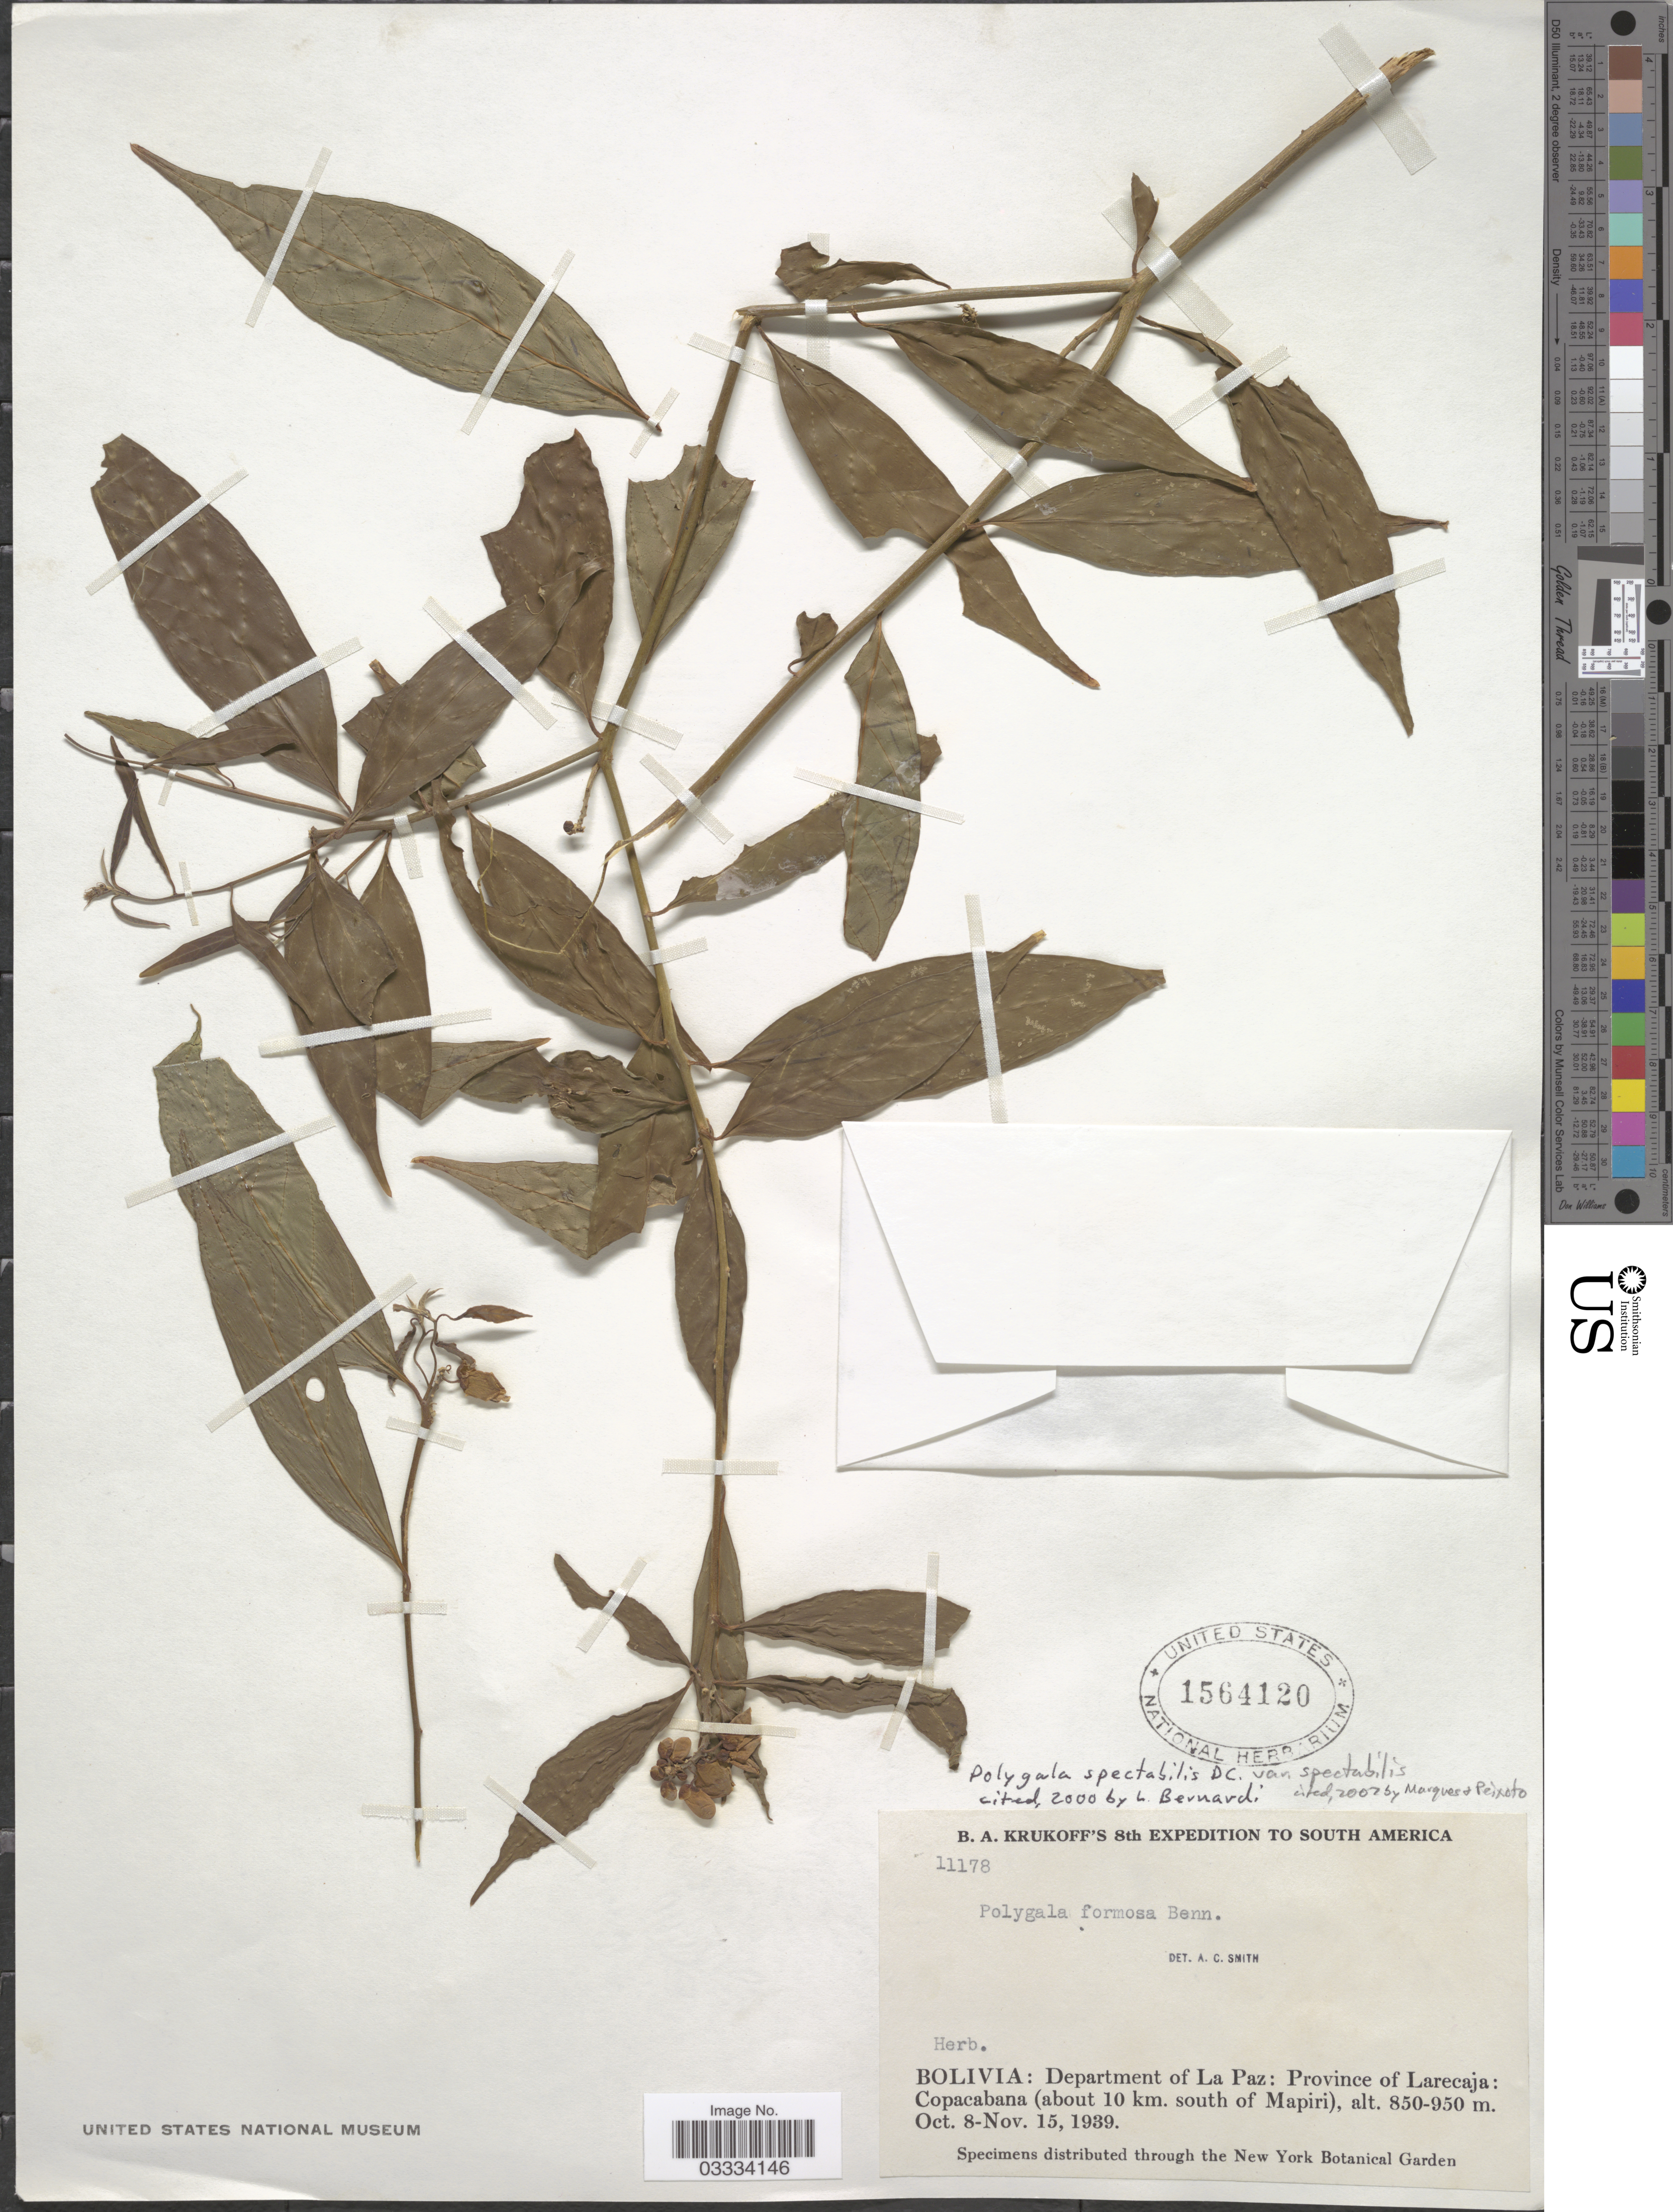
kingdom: Plantae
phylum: Tracheophyta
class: Magnoliopsida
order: Fabales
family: Polygalaceae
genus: Caamembeca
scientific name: Caamembeca andina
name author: (A.W. Benn.) J.F.B. Pastore & Mabb.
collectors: B. A. Krukoff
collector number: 11178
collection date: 1939-10-08/1939-11-15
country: Bolivia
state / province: La Paz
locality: Department of La Paz: Province of Larecaja: Copacabana (about 10 km. south of Mapiri).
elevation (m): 850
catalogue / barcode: US 1564120